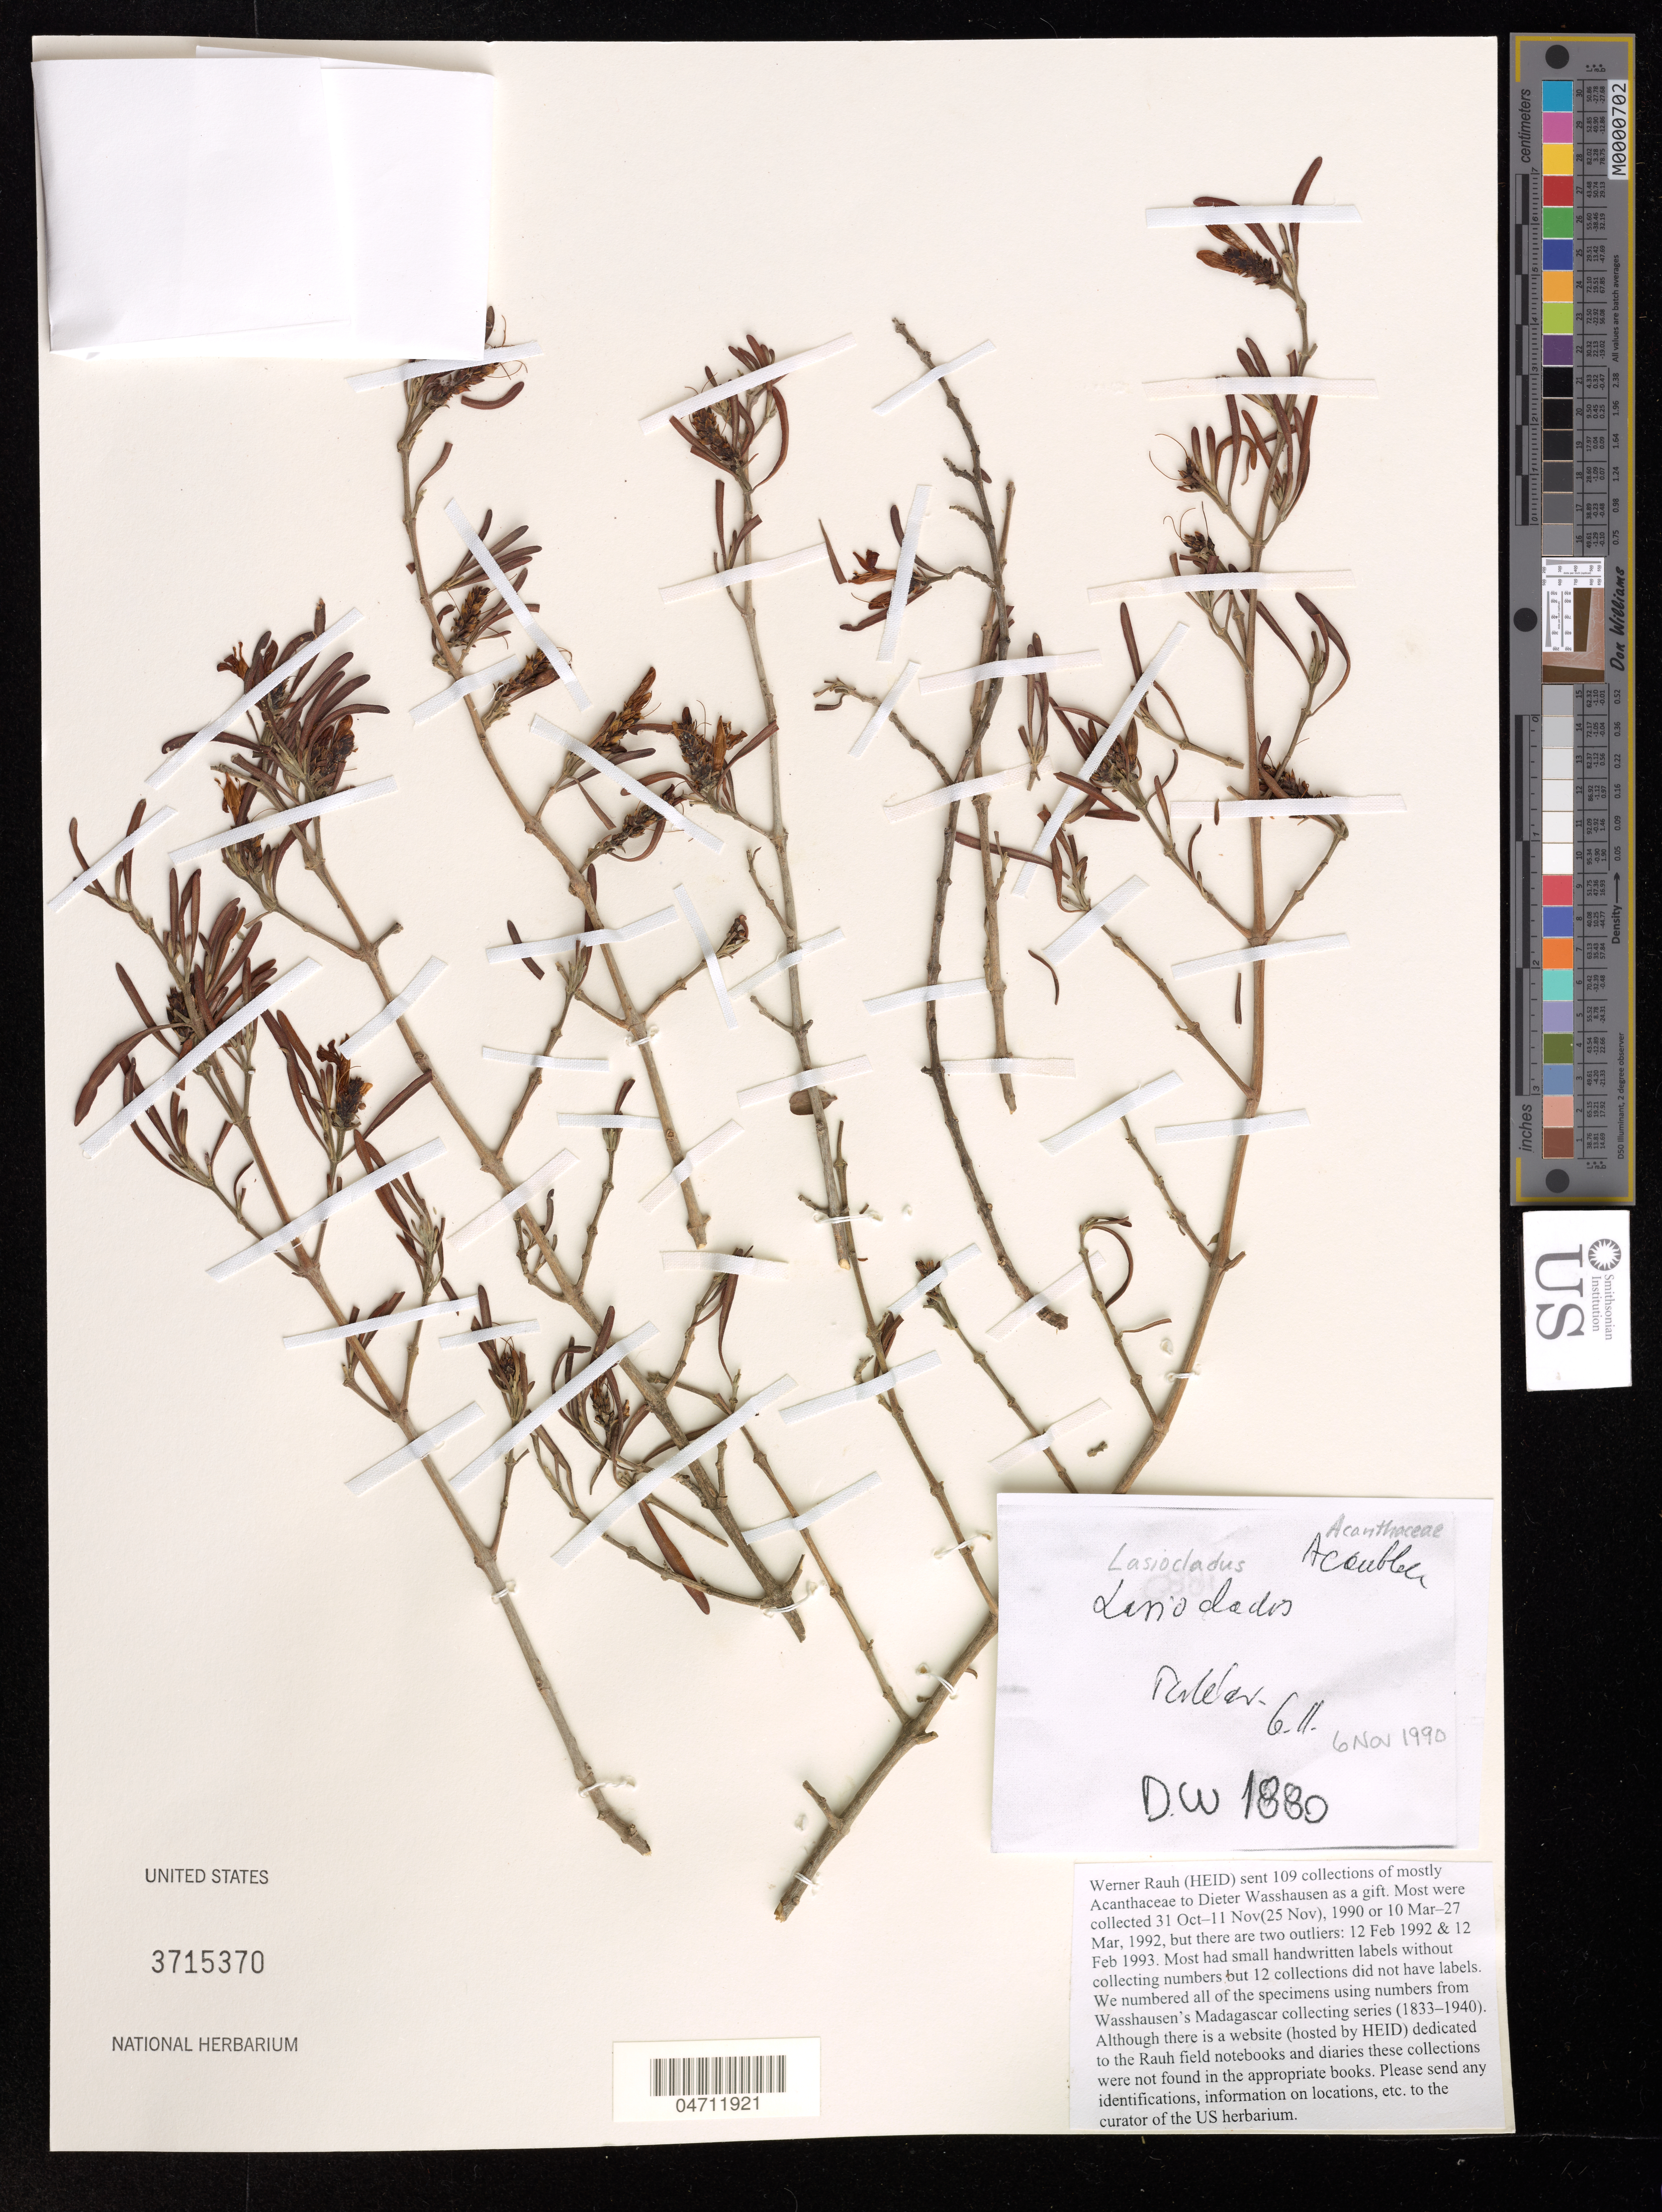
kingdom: Plantae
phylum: Tracheophyta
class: Magnoliopsida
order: Lamiales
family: Acanthaceae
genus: Lasiocladus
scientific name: Lasiocladus sp.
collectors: W. Rauh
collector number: DW 1880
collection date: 1990-11-06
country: Madagascar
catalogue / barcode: US 3715370